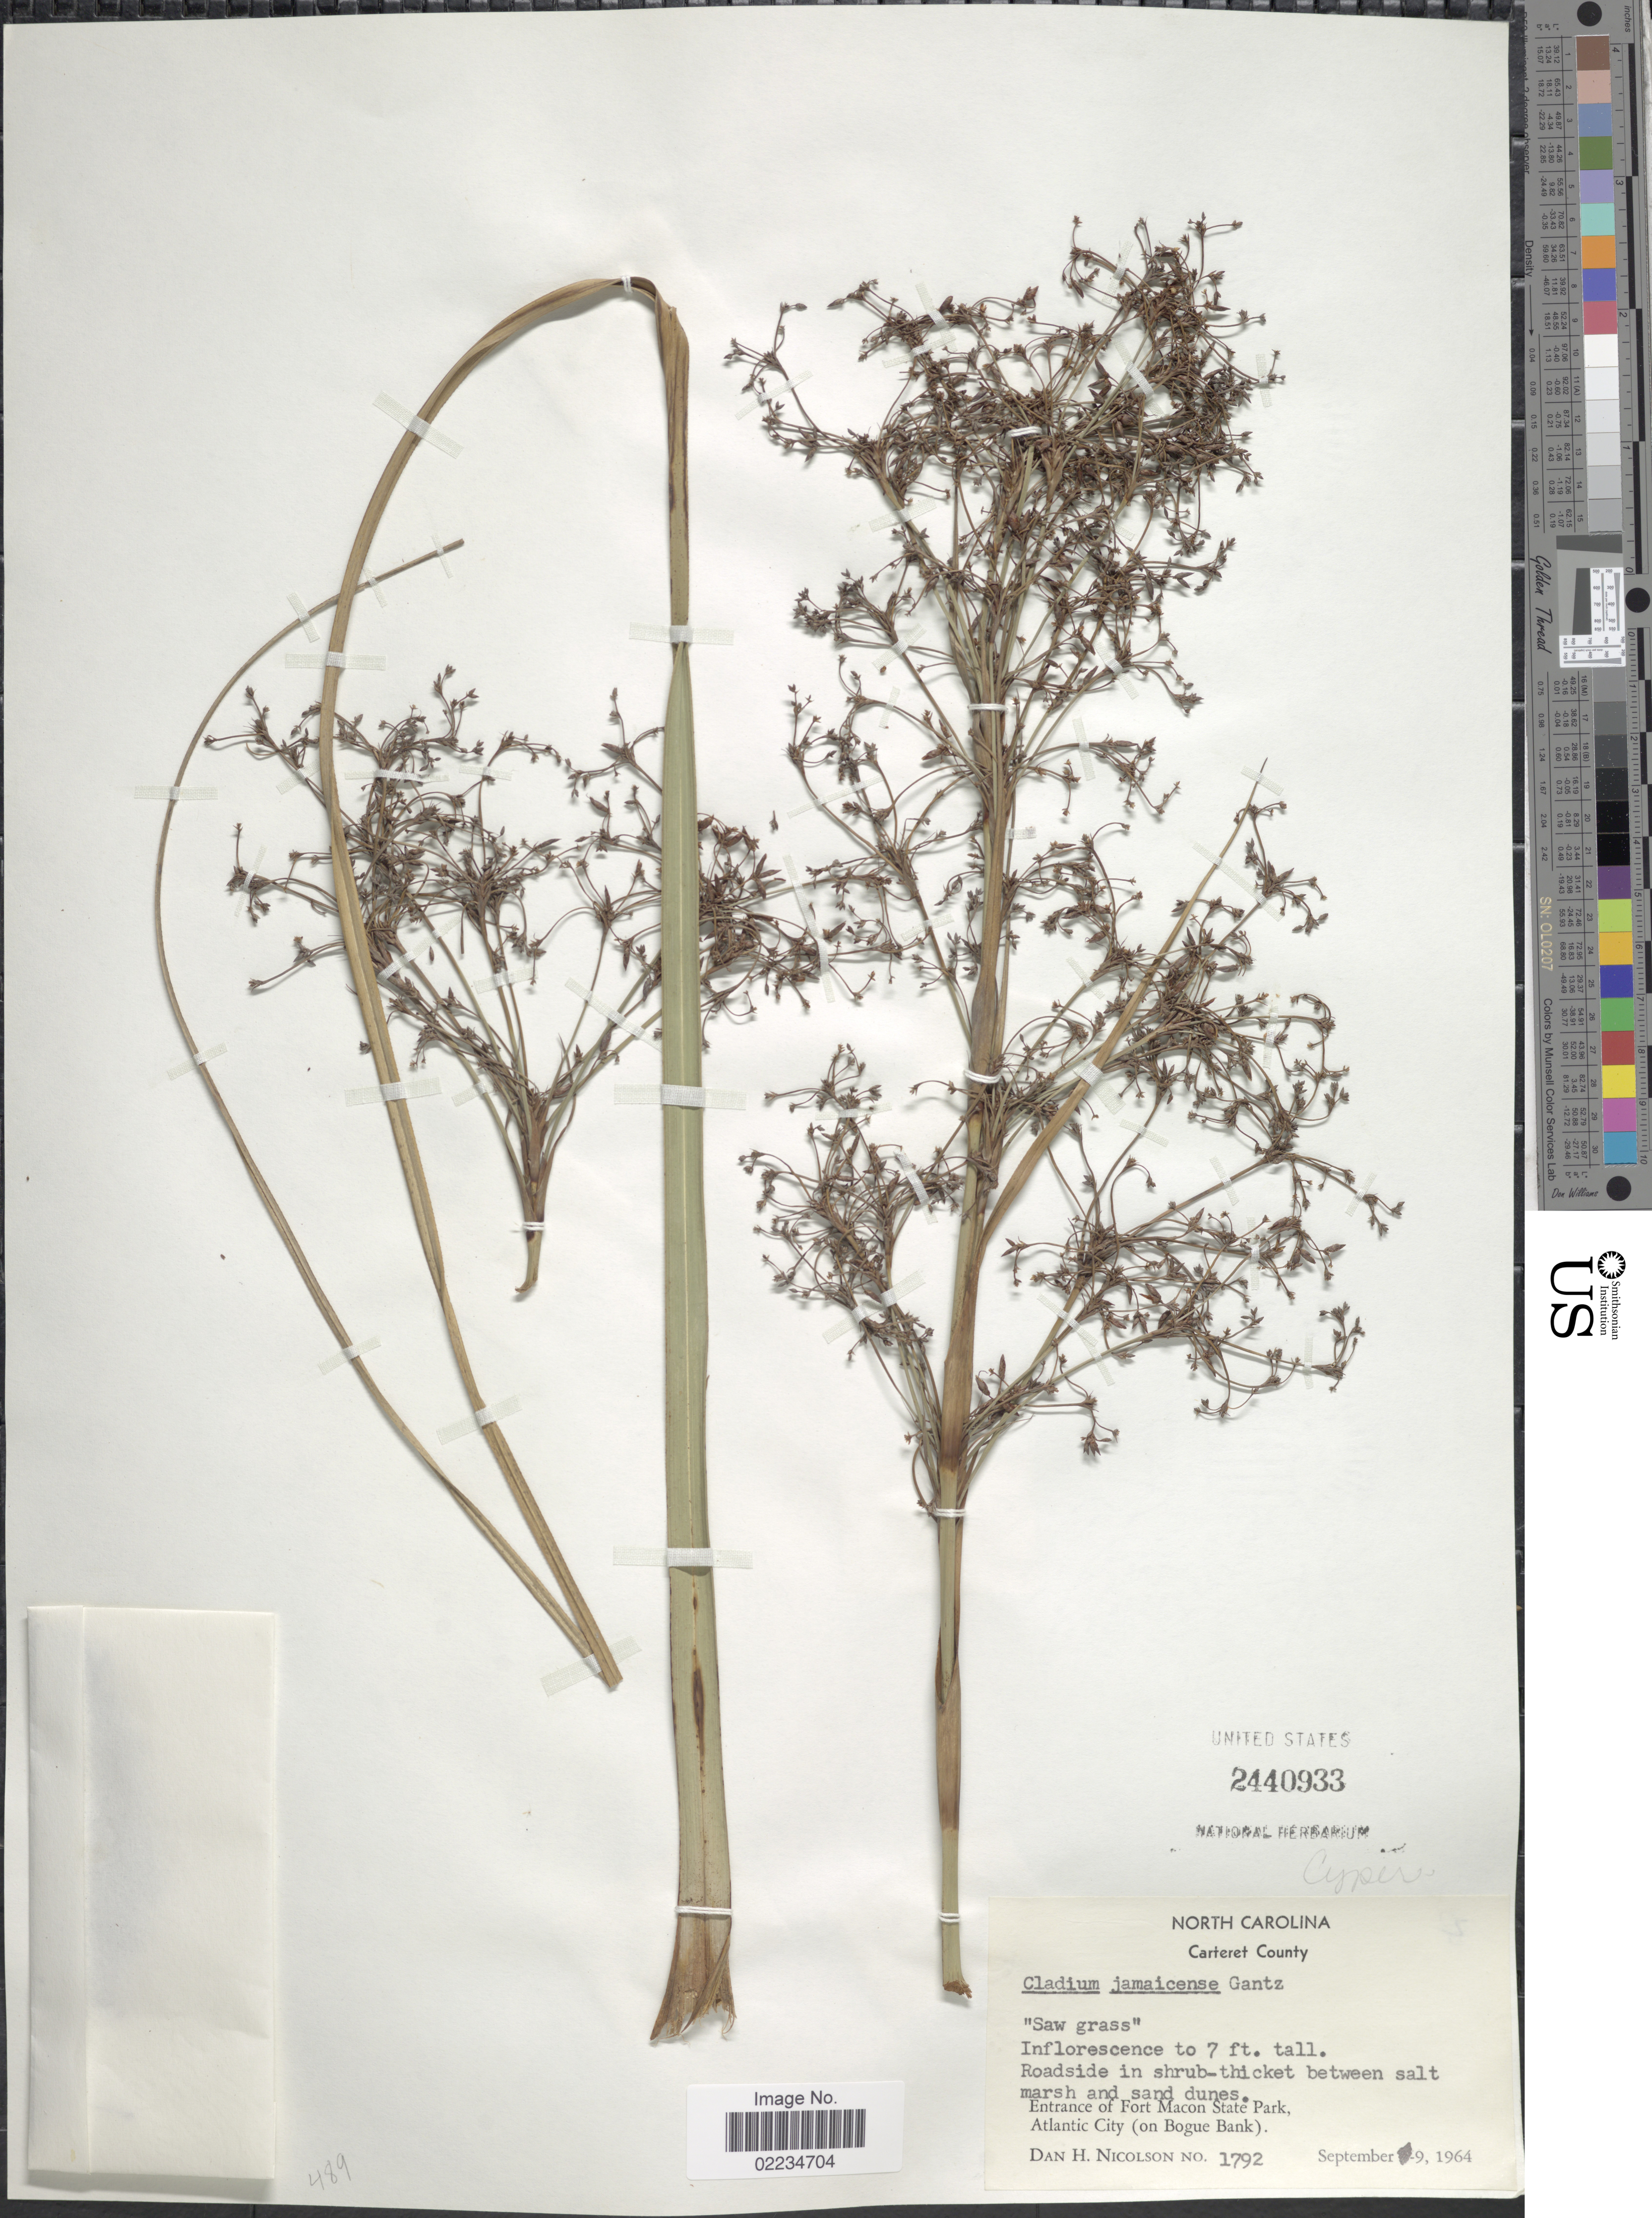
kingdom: Plantae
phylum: Tracheophyta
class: Liliopsida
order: Poales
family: Cyperaceae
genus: Cladium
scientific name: Cladium jamaicense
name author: Crantz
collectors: D. H. Nicolson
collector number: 1792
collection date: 1964-09-09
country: United States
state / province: North Carolina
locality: Carteret County, Roadside in shrub-thicket between salt marsh and sand dunes. Entrance of Fort Macon State Park, Atlantic City (on Bogue Bank)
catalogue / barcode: US 2440933